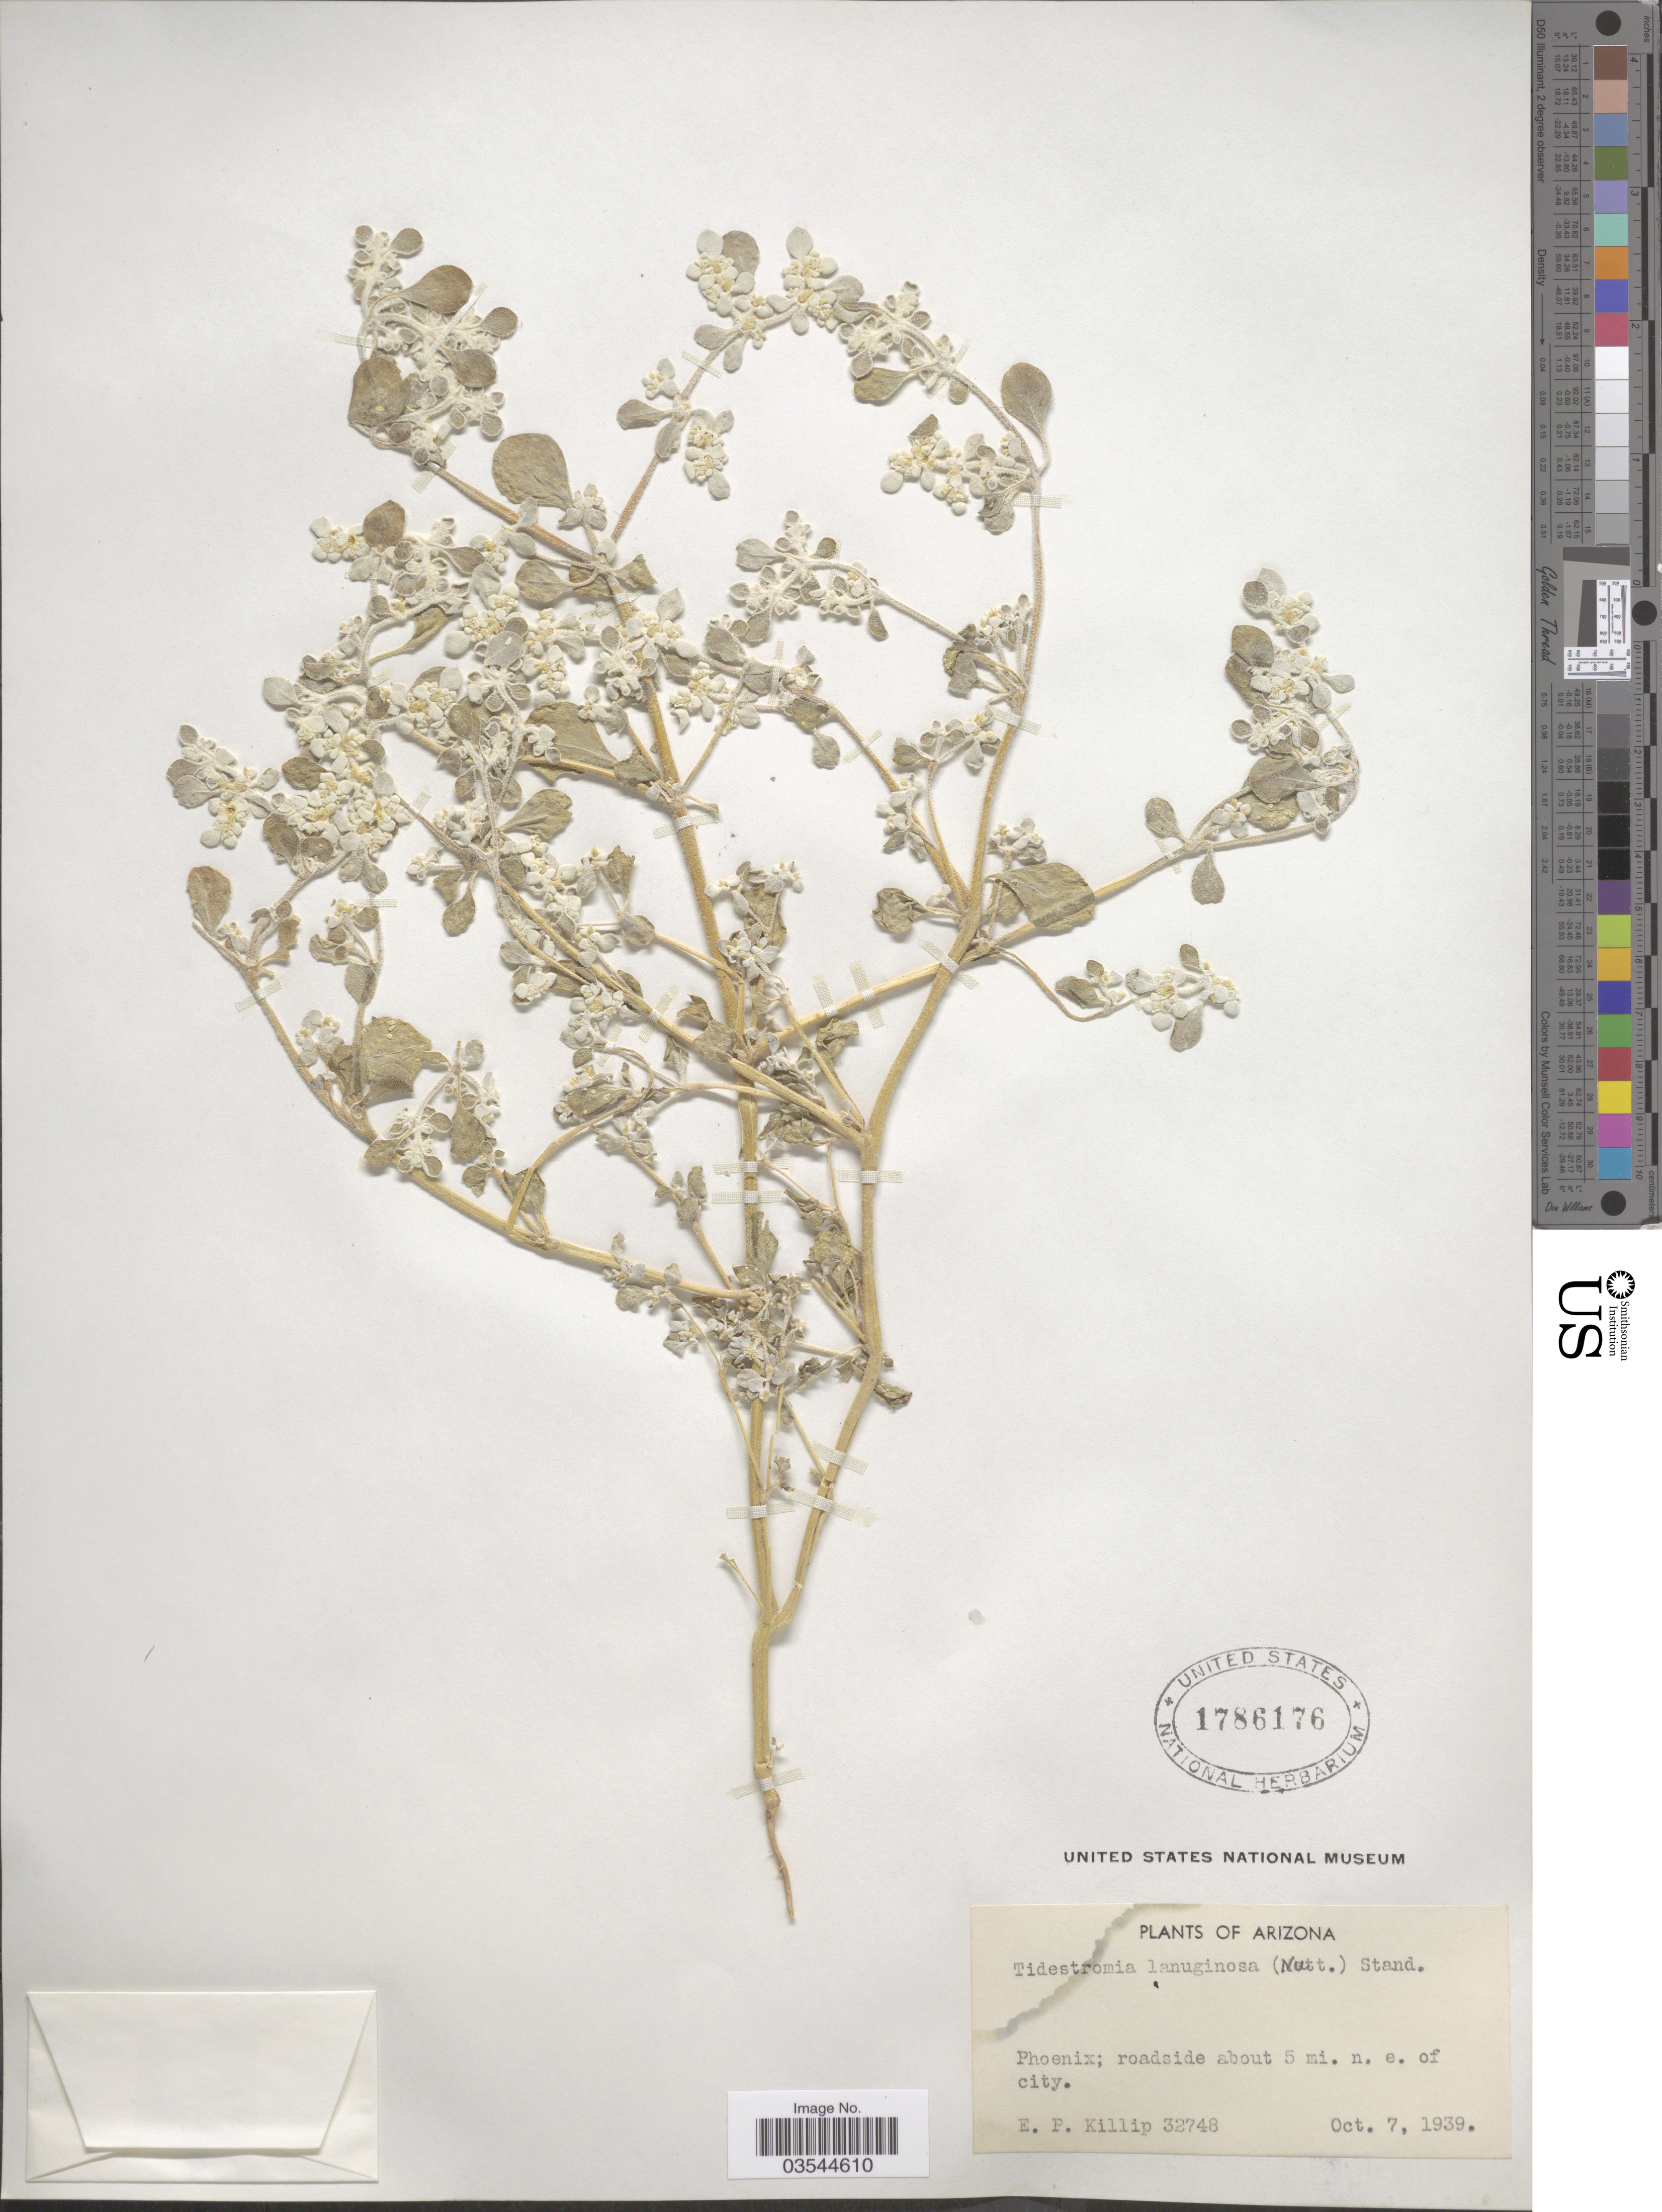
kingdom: Plantae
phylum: Tracheophyta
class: Magnoliopsida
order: Caryophyllales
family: Amaranthaceae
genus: Tidestromia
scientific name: Tidestromia lanuginosa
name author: (Nutt.) Standl.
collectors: E. P. Killip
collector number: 32748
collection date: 1939-10-07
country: United States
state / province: Arizona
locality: Phoenix; roadside about 5 mi. n.e. of city.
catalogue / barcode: US 1786176